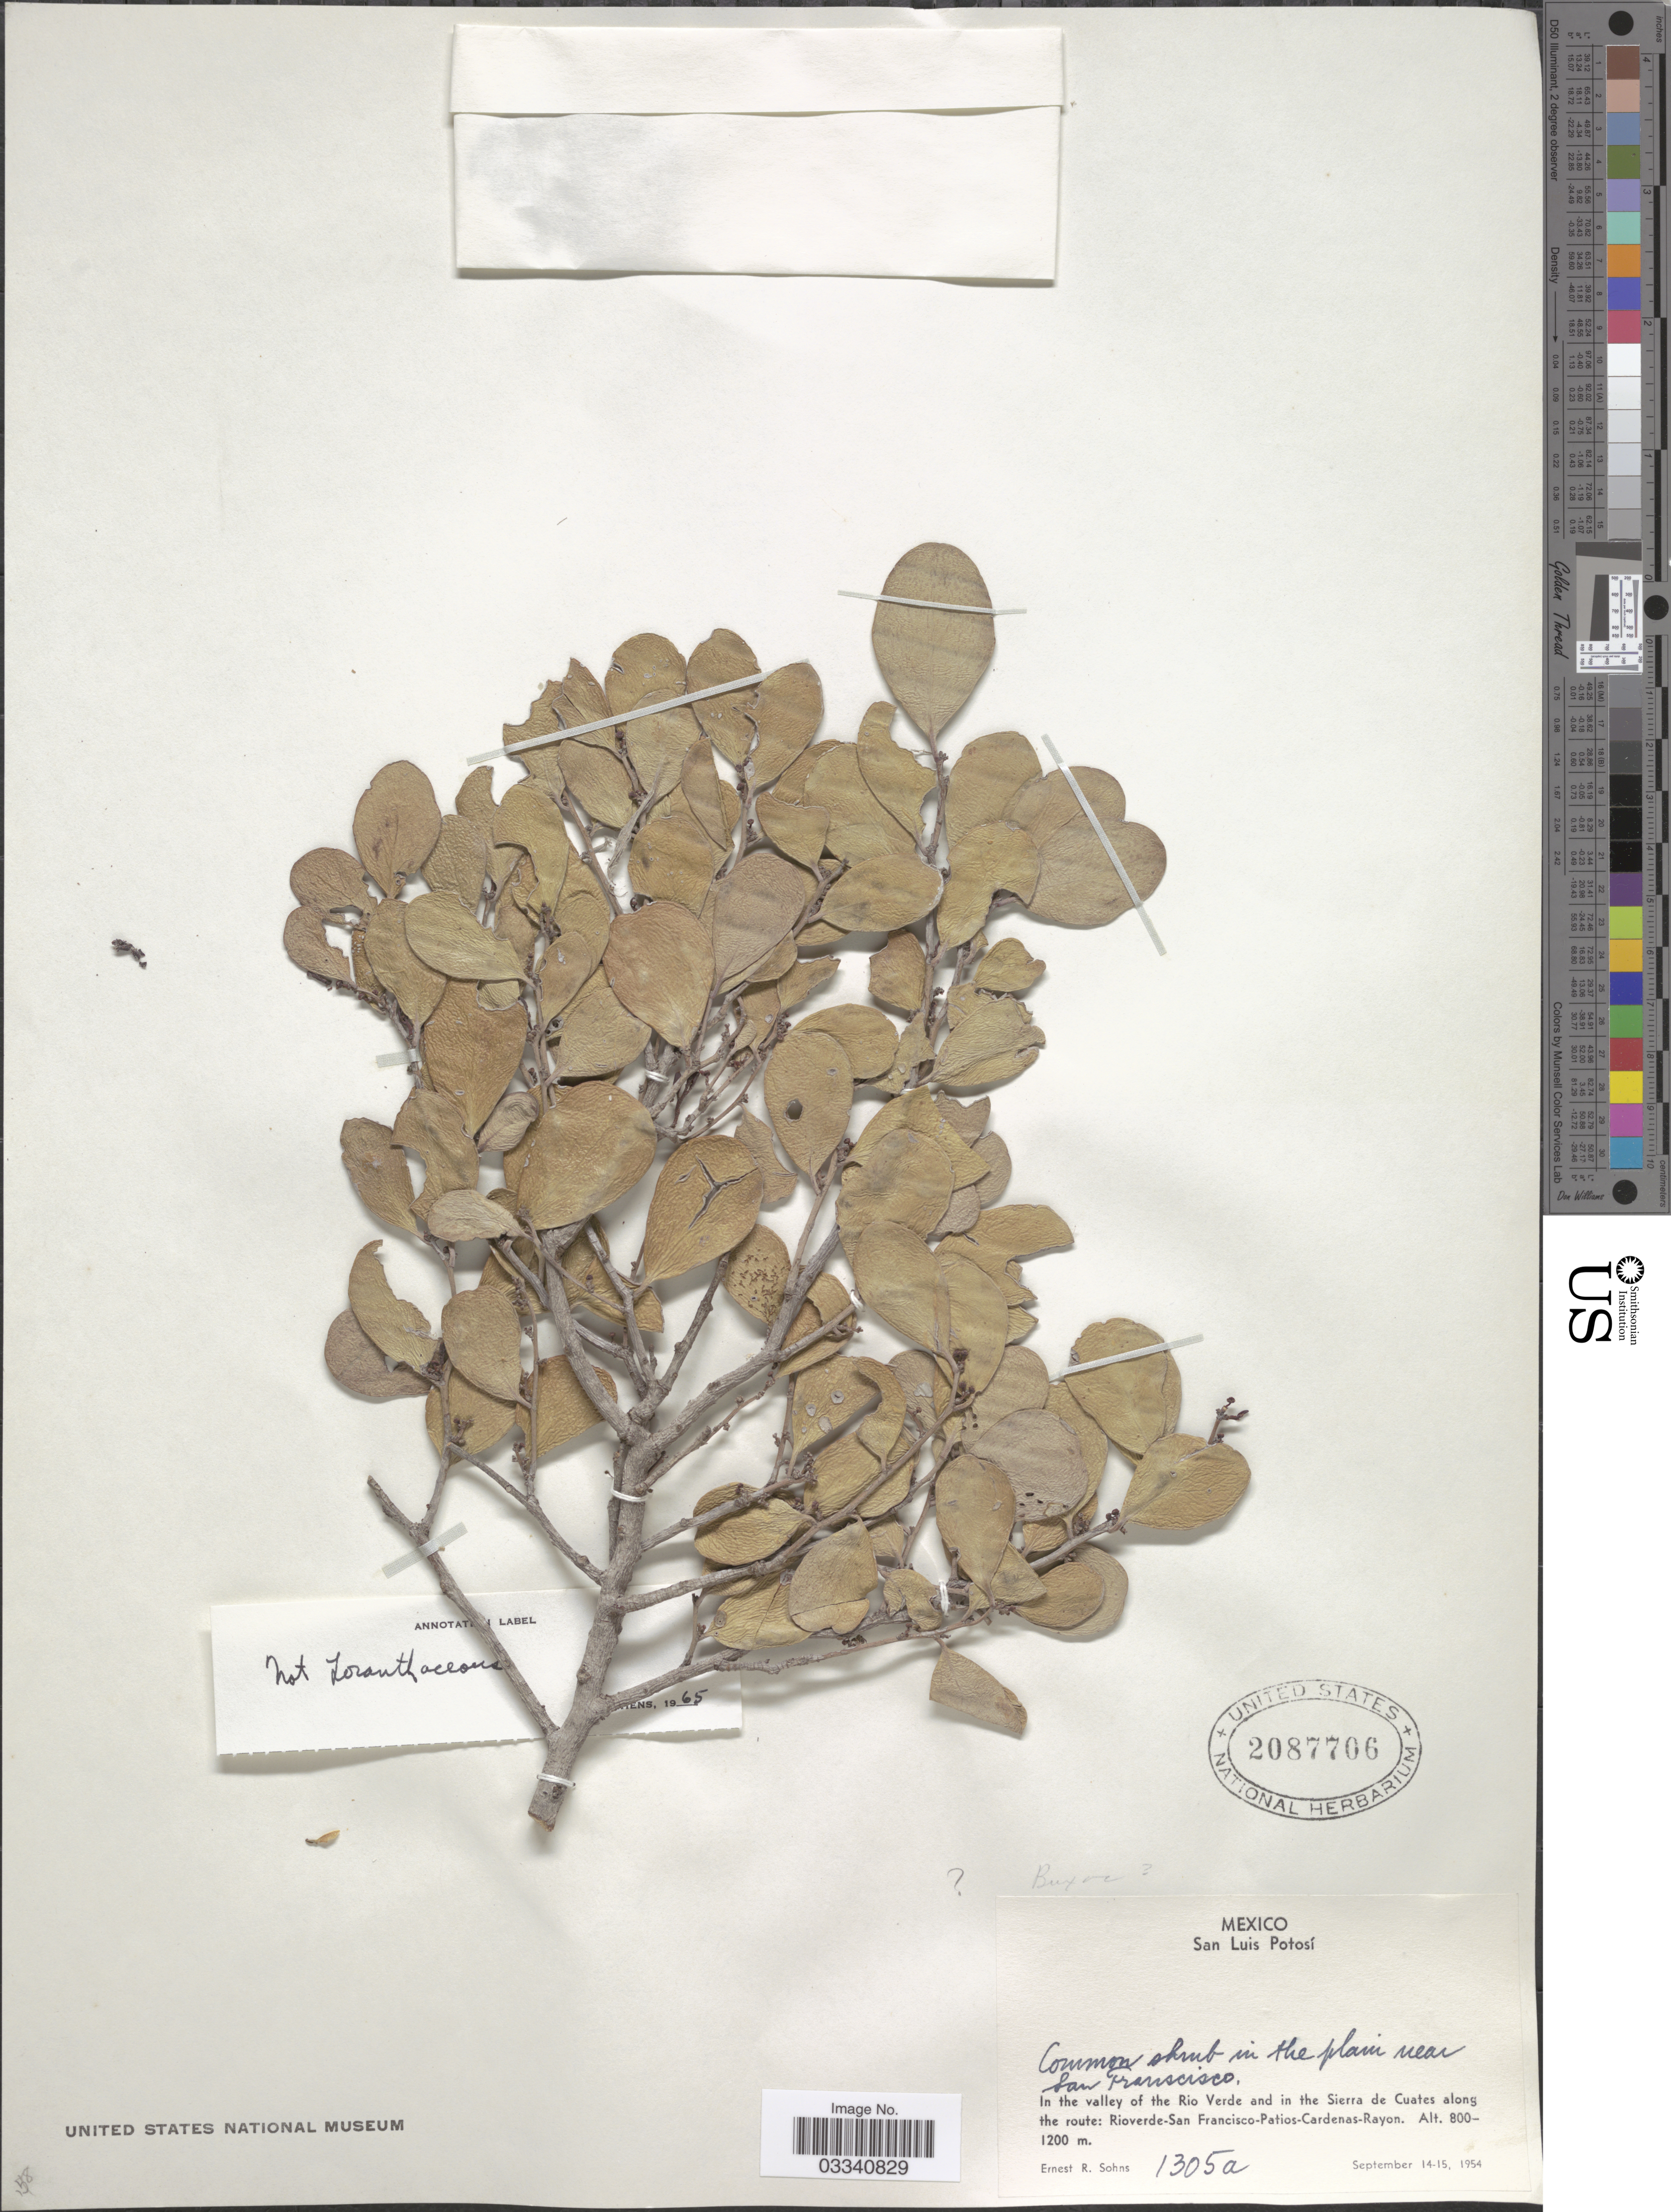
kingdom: Plantae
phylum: Tracheophyta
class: Magnoliopsida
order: Buxales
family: Buxaceae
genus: Buxus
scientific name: Buxus sinica var. insularis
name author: (Nakai) Cheng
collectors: E. R. Sohns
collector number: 1305a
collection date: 1954-09-14/1954-09-15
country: Mexico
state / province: San Luis Potosí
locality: In the plain near San Franscisco. In the valley of the Rio Verde and in the Sierra de Cuates along the route: Rioverde-San Francisco-Patios-Cardenas-Rayon.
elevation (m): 800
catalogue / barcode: US 2087706